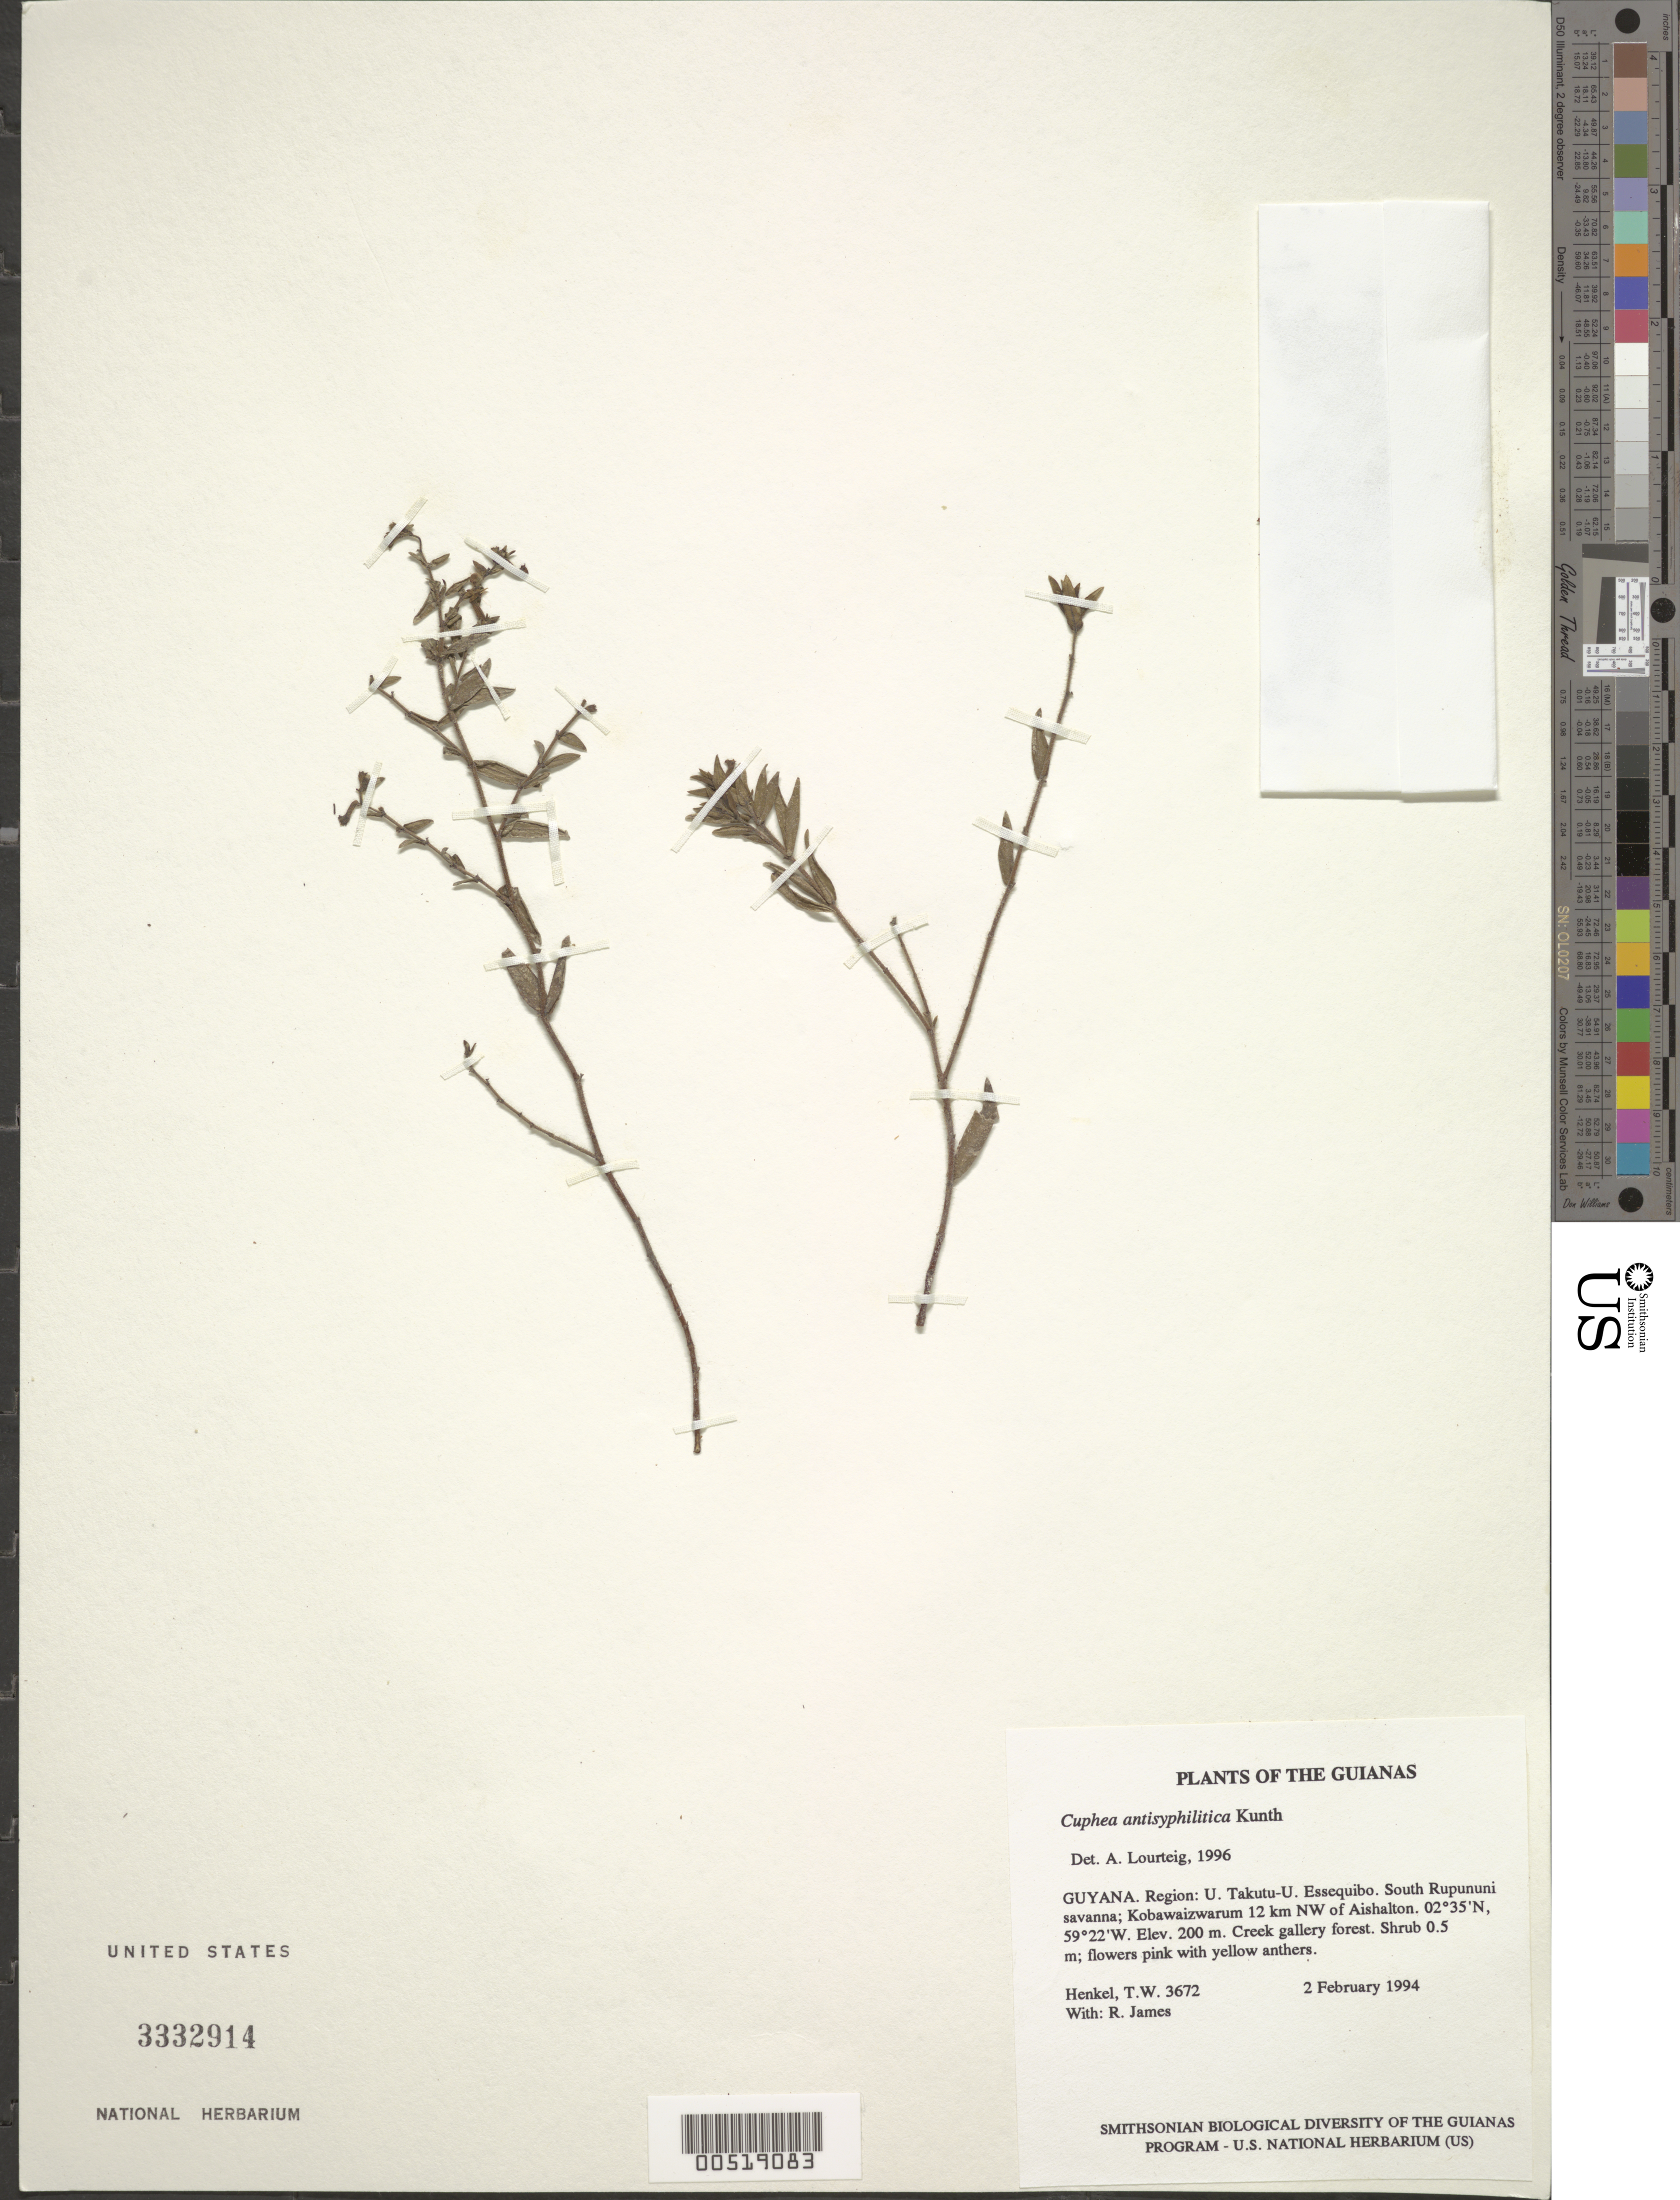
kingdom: Plantae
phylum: Tracheophyta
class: Magnoliopsida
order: Myrtales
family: Lythraceae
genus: Cuphea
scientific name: Cuphea antisyphilitica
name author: Kunth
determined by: Lourteig, A.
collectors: T. Henkel & R. James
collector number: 3672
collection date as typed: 2 February 1994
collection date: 1994-02-02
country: Guyana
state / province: U. Takutu-U. Essequibo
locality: South Rupununi savanna; Kobawaizwarum 12 km NW of Aishalton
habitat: Creek gallery forest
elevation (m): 200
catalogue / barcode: US 3332914